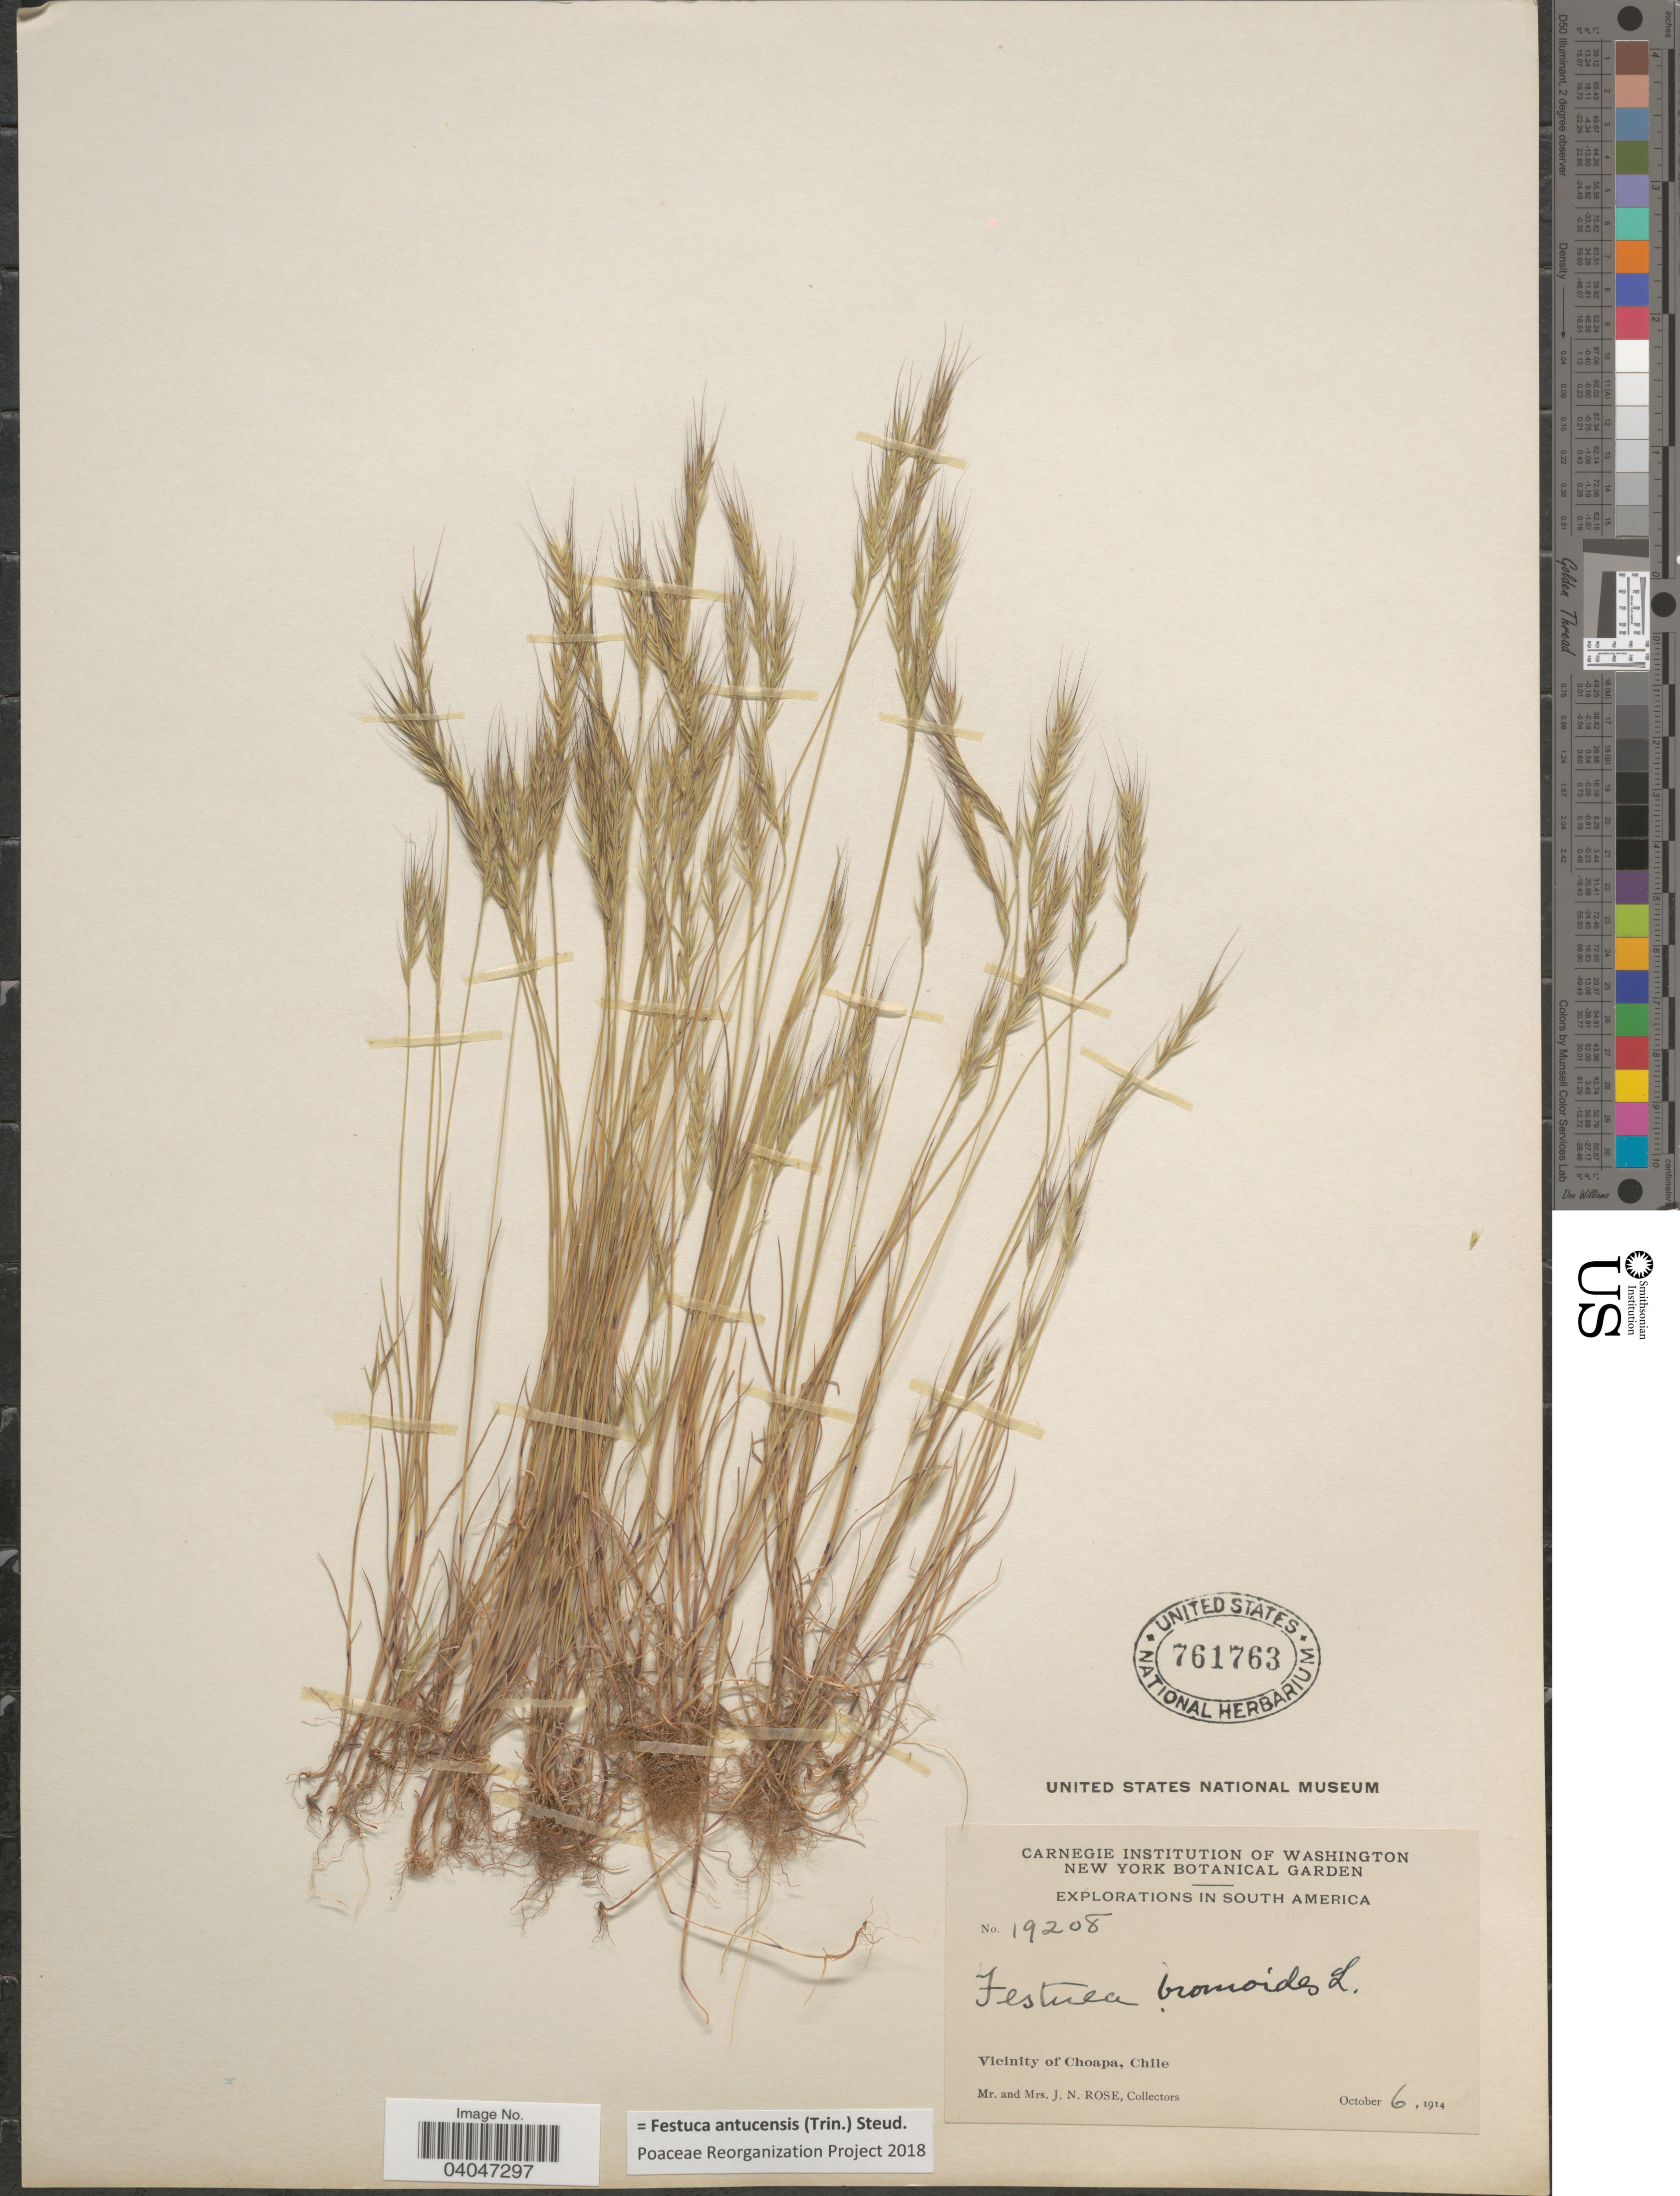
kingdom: Plantae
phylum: Tracheophyta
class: Liliopsida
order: Poales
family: Poaceae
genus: Festuca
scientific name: Festuca antucensis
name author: (Trin.) Steud.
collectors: J. N. Rose & L. B. Rose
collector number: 19208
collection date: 1914-10-06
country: Chile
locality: Vicinity of Choapa.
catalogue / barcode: US 761763